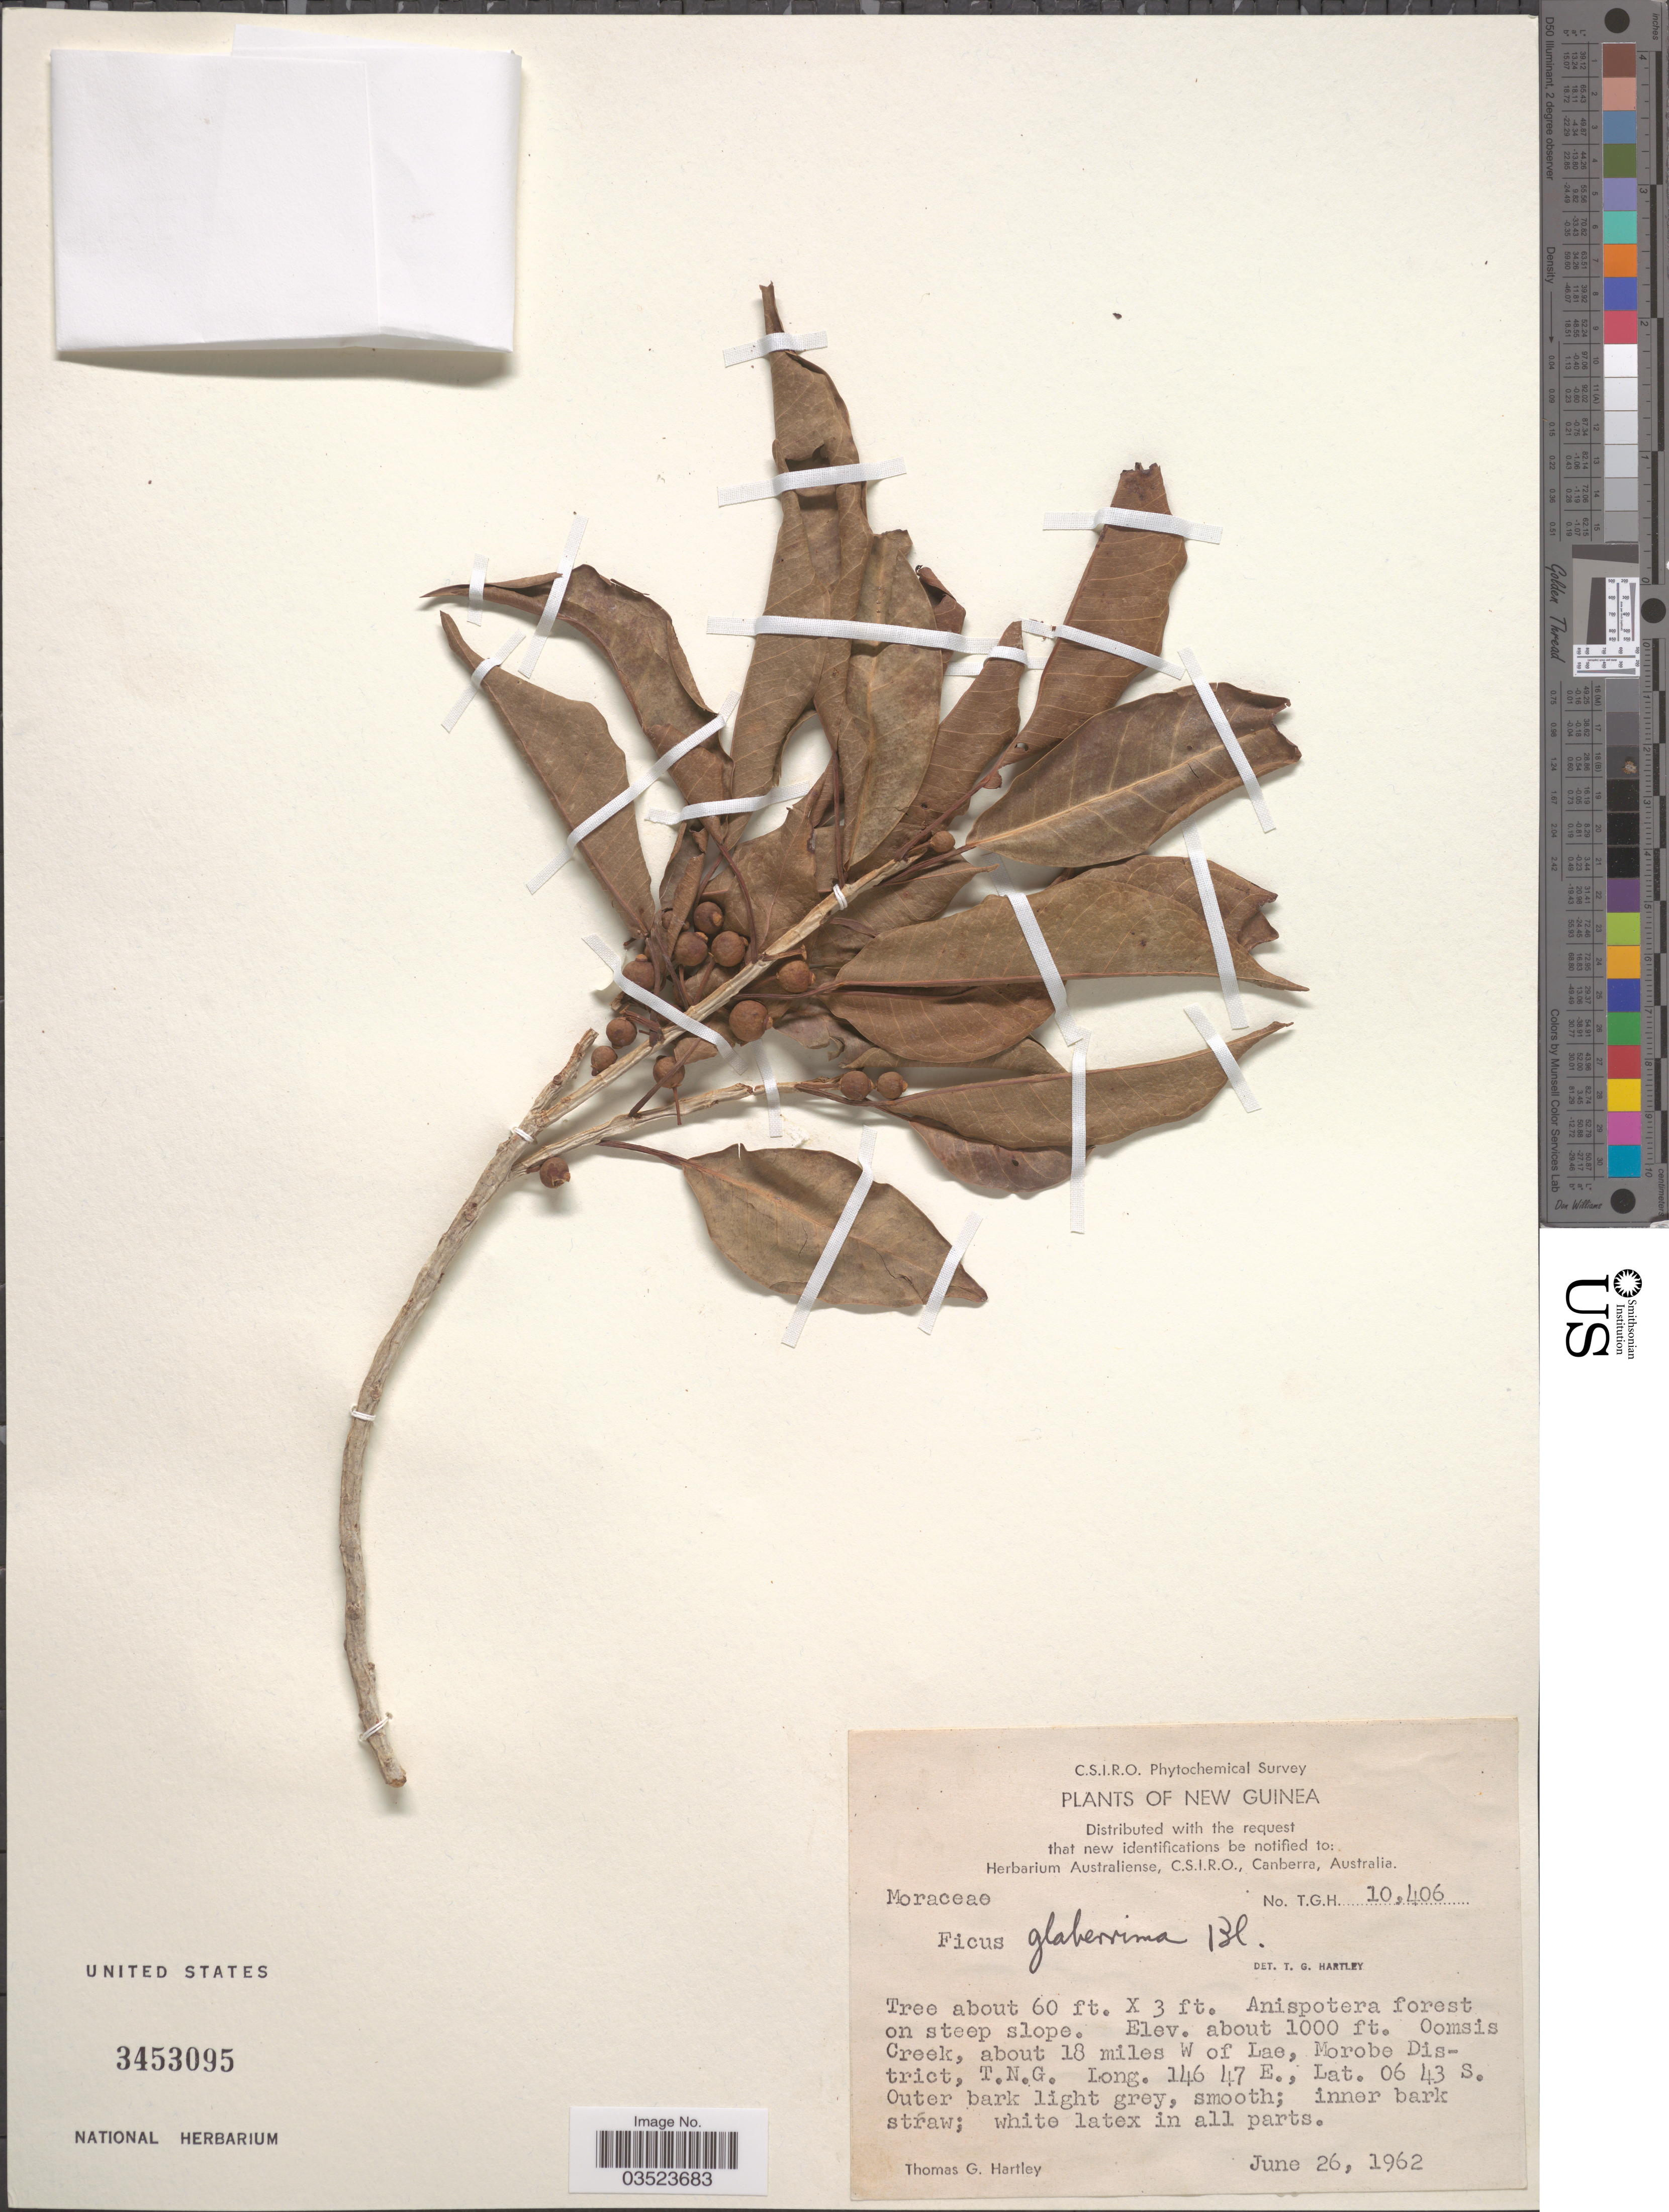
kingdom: Plantae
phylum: Tracheophyta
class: Magnoliopsida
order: Rosales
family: Moraceae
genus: Ficus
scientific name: Ficus glaberrima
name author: Heyne ex Roth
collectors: T. G. Hartley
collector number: TGH10406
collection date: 1962-06-26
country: Papua New Guinea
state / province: Morobe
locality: New Guinea. Oomsis Creek, about 18 miles W of Lae, Morobe District, T.N.G.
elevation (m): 305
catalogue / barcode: US 3453095